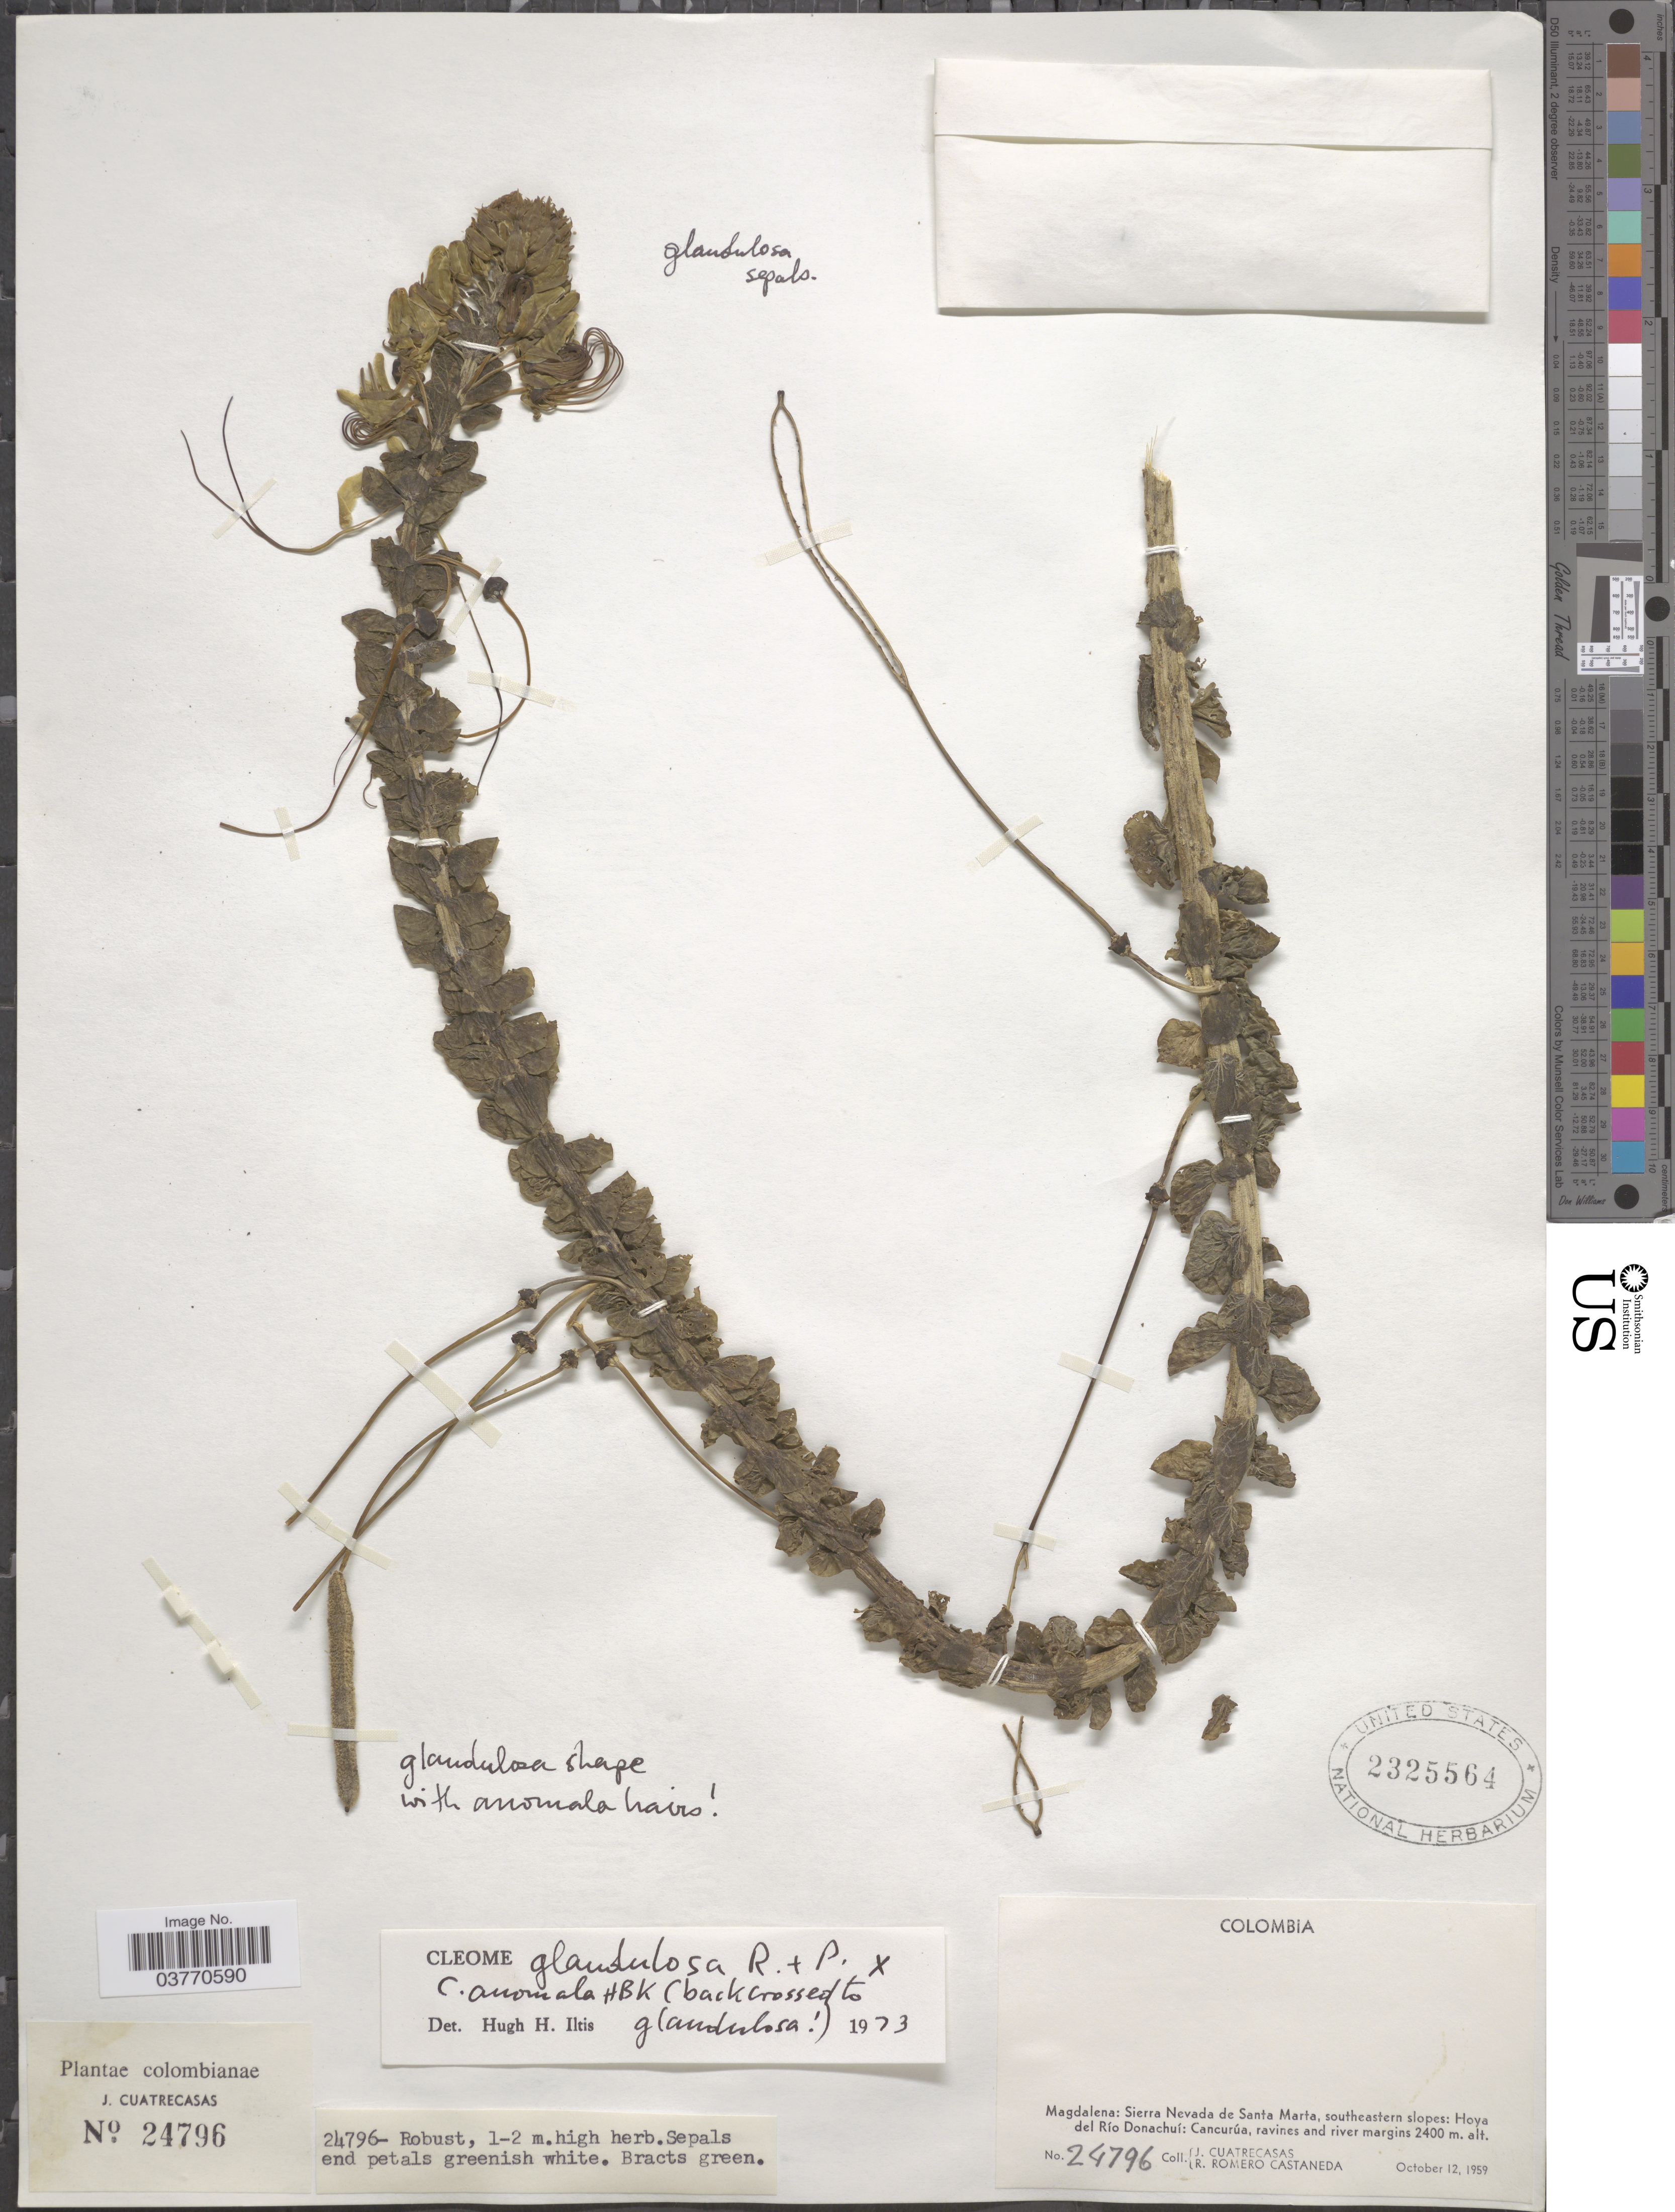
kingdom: Plantae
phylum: Tracheophyta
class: Magnoliopsida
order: Brassicales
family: Cleomaceae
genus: Andinocleome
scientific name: Andinocleome anomala x A. glandulosa (Ruiz & Pav. ex DC.) Iltis ex E.M. McGinty & Roalson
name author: (Briq.) Iltis ex E.M. McGinty & Roalson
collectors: J. Cuatrecasas & R. Romero Castañeda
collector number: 24796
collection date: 1959-10-12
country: Colombia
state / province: Magdalena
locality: Sierra Nevada de Santa Marta, southeastern slopes: Hoya del Río Donachuí: Cancurúa.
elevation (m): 2400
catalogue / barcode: US 2325564